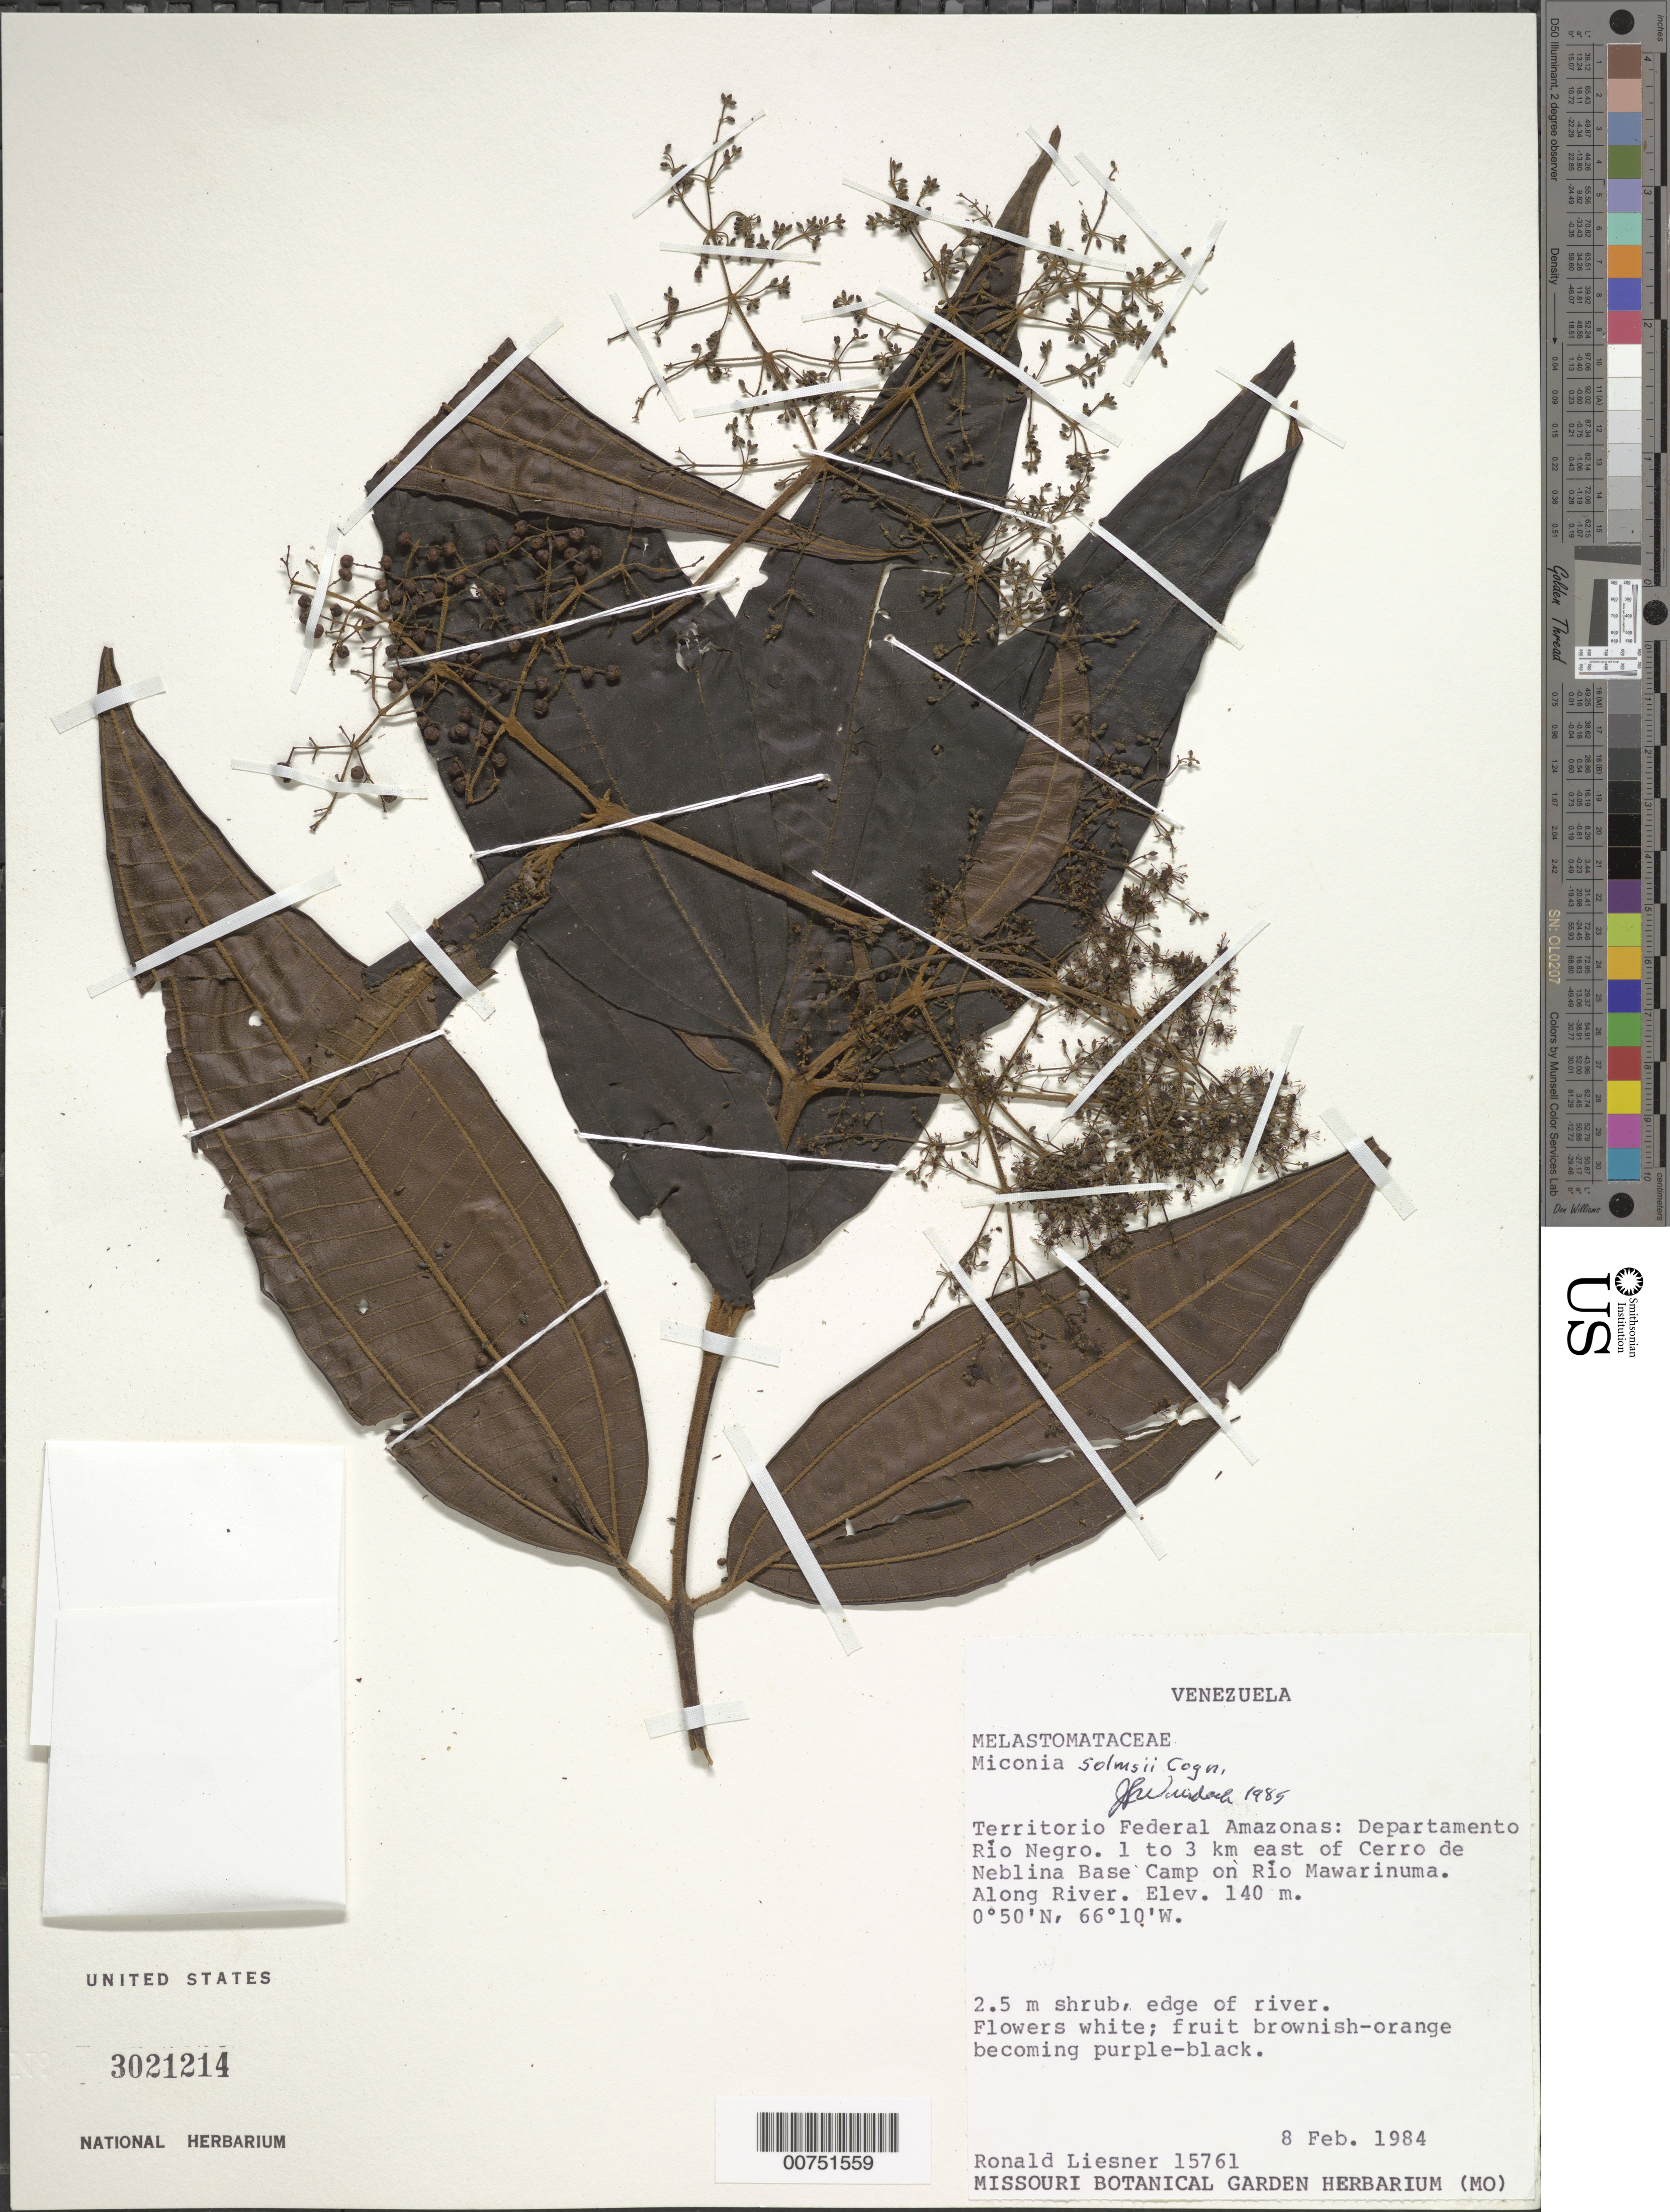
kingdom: Plantae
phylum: Tracheophyta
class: Magnoliopsida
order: Myrtales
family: Melastomataceae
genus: Miconia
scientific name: Miconia solmsii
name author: Cogn.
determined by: Wurdack, John J., (US), US (UNITED STATES)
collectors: R. L. Liesner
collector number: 15761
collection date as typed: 8-Feb-84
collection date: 1984-02-08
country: Venezuela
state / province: Amazonas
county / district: Río Negro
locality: Río Mawarinuma, 1-3 km W of Cerro de La Neblina Base Camp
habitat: Edge of river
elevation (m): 140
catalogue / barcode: US 3021214